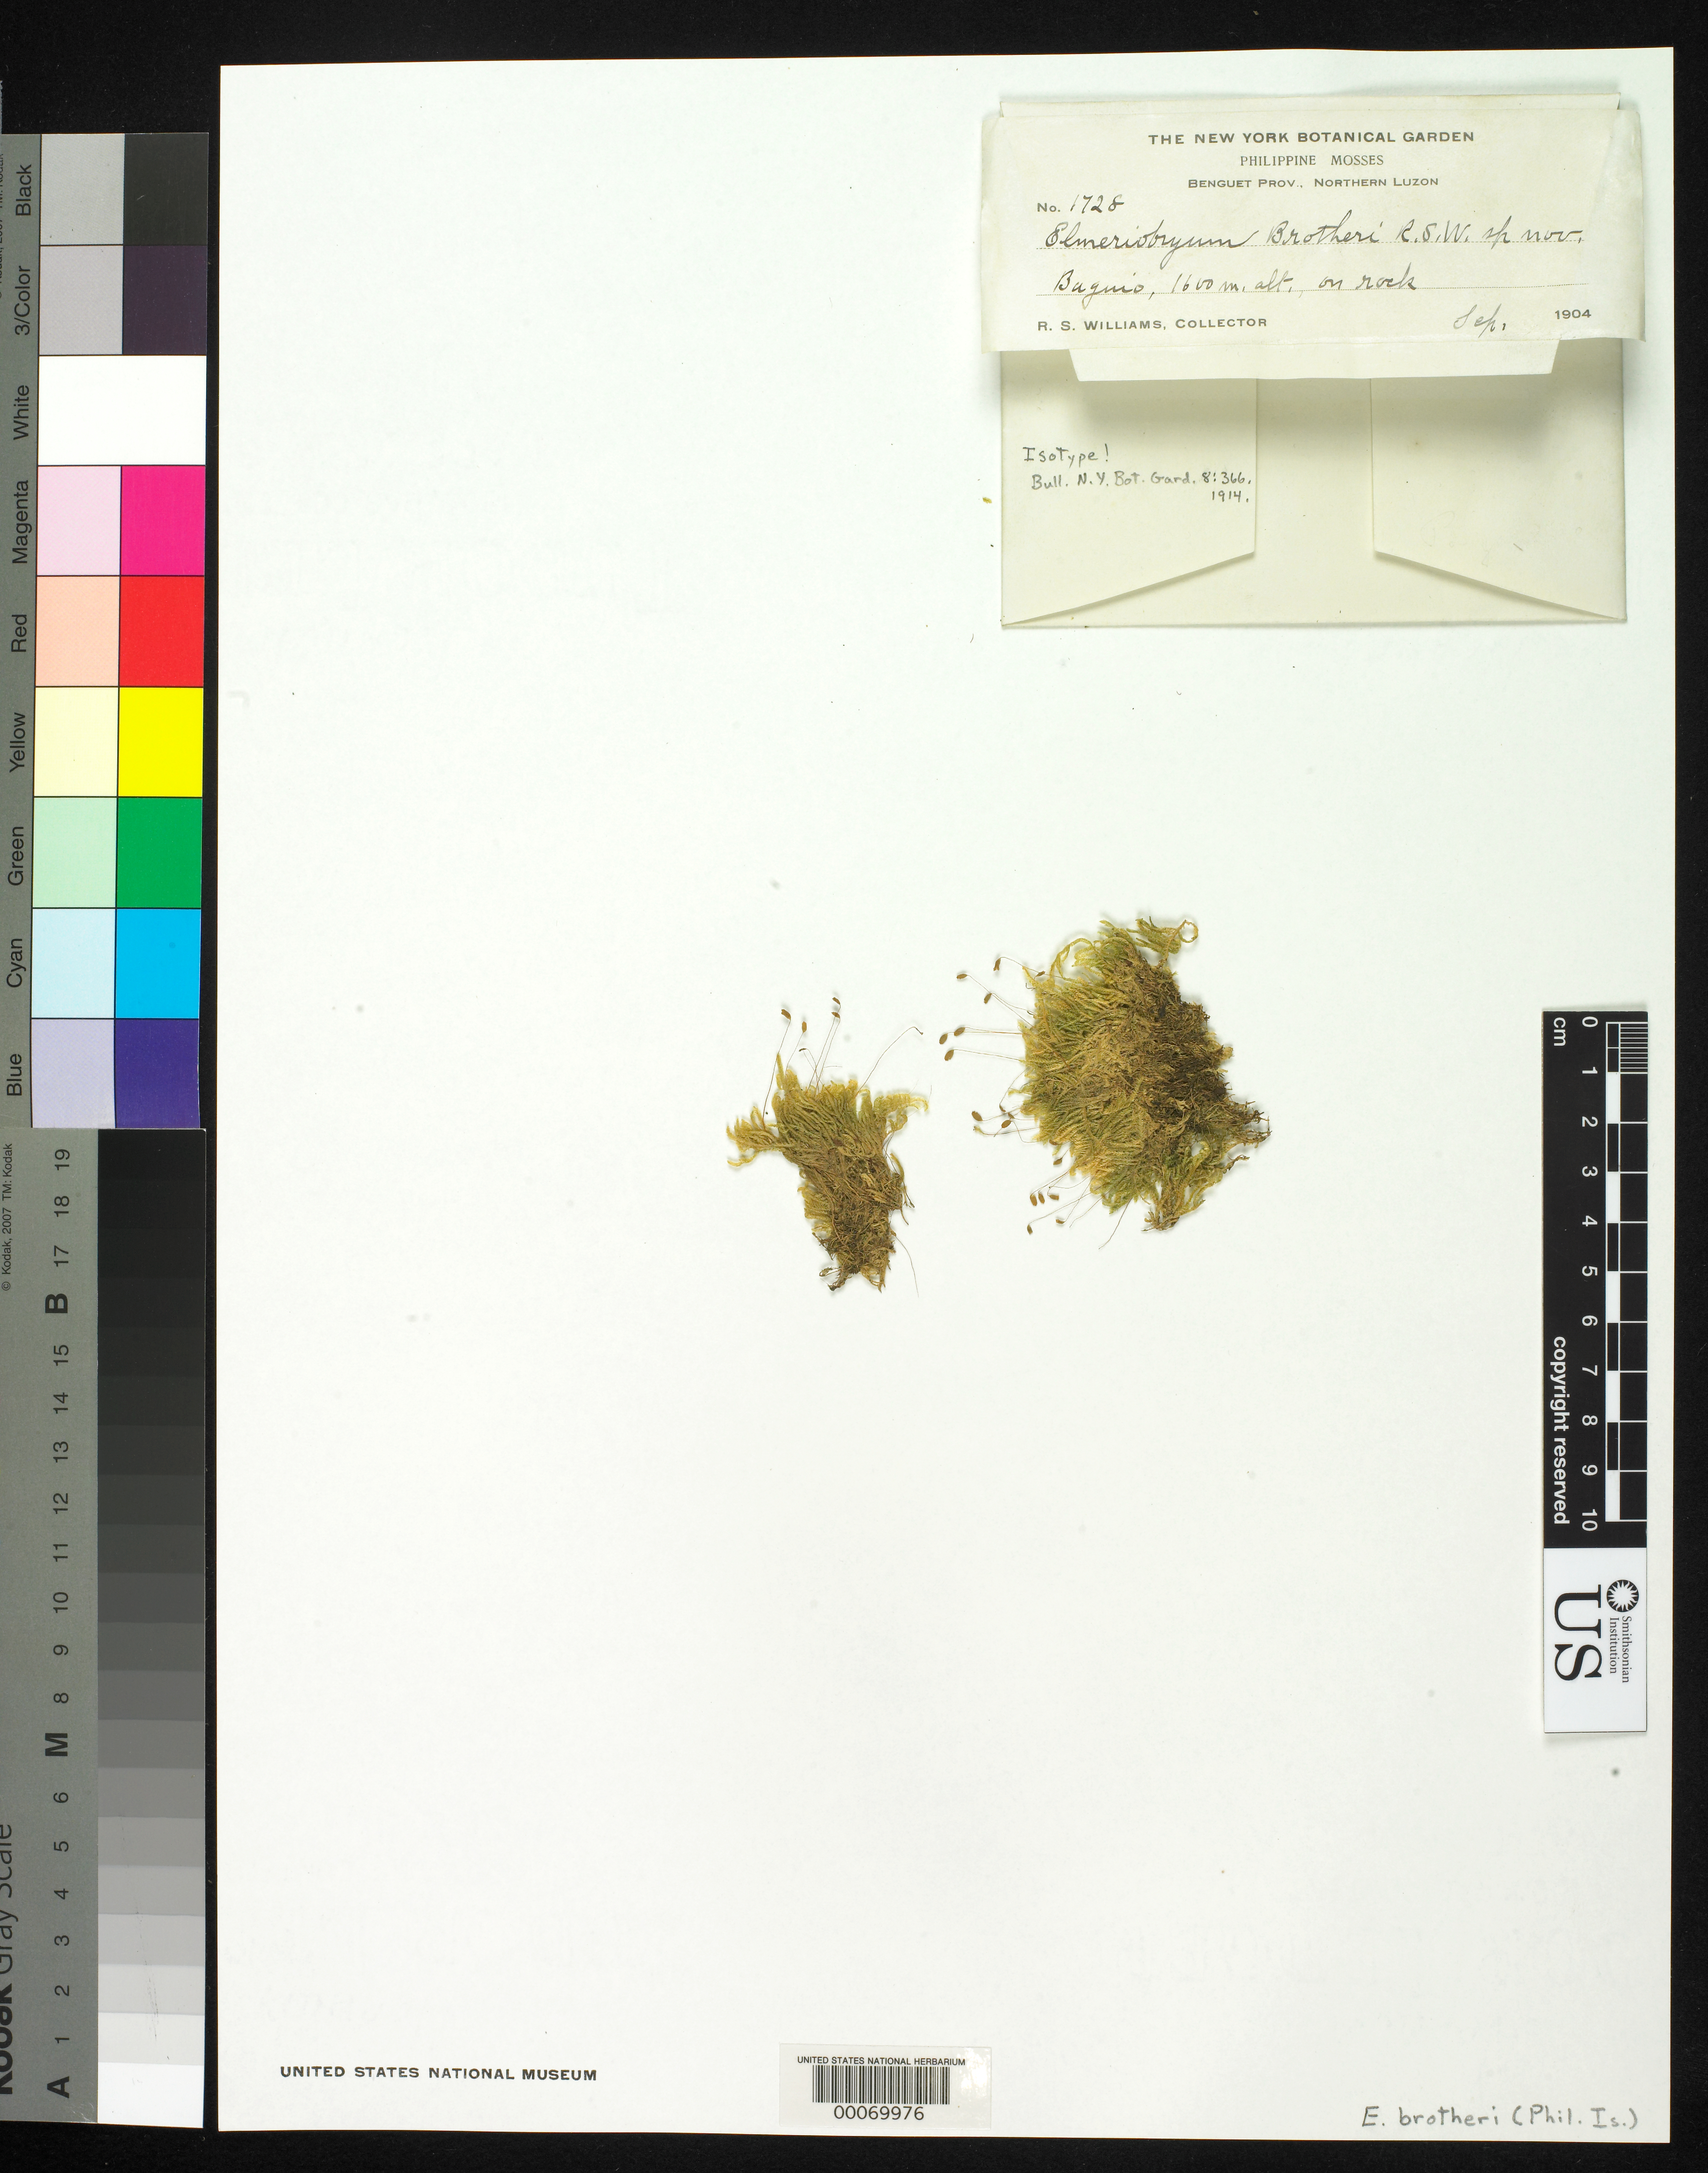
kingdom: Plantae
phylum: Bryophyta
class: Bryopsida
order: Hypnales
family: Hypnaceae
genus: Elmeriobryum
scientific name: Elmeriobryum brotheri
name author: R.S. Williams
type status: Isotype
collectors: R. S. Williams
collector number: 1728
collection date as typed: Sep 1904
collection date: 1904-09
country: Philippines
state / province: Cordillera (Administrative Region)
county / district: Benguet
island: Luzon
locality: Baguio.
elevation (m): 1600